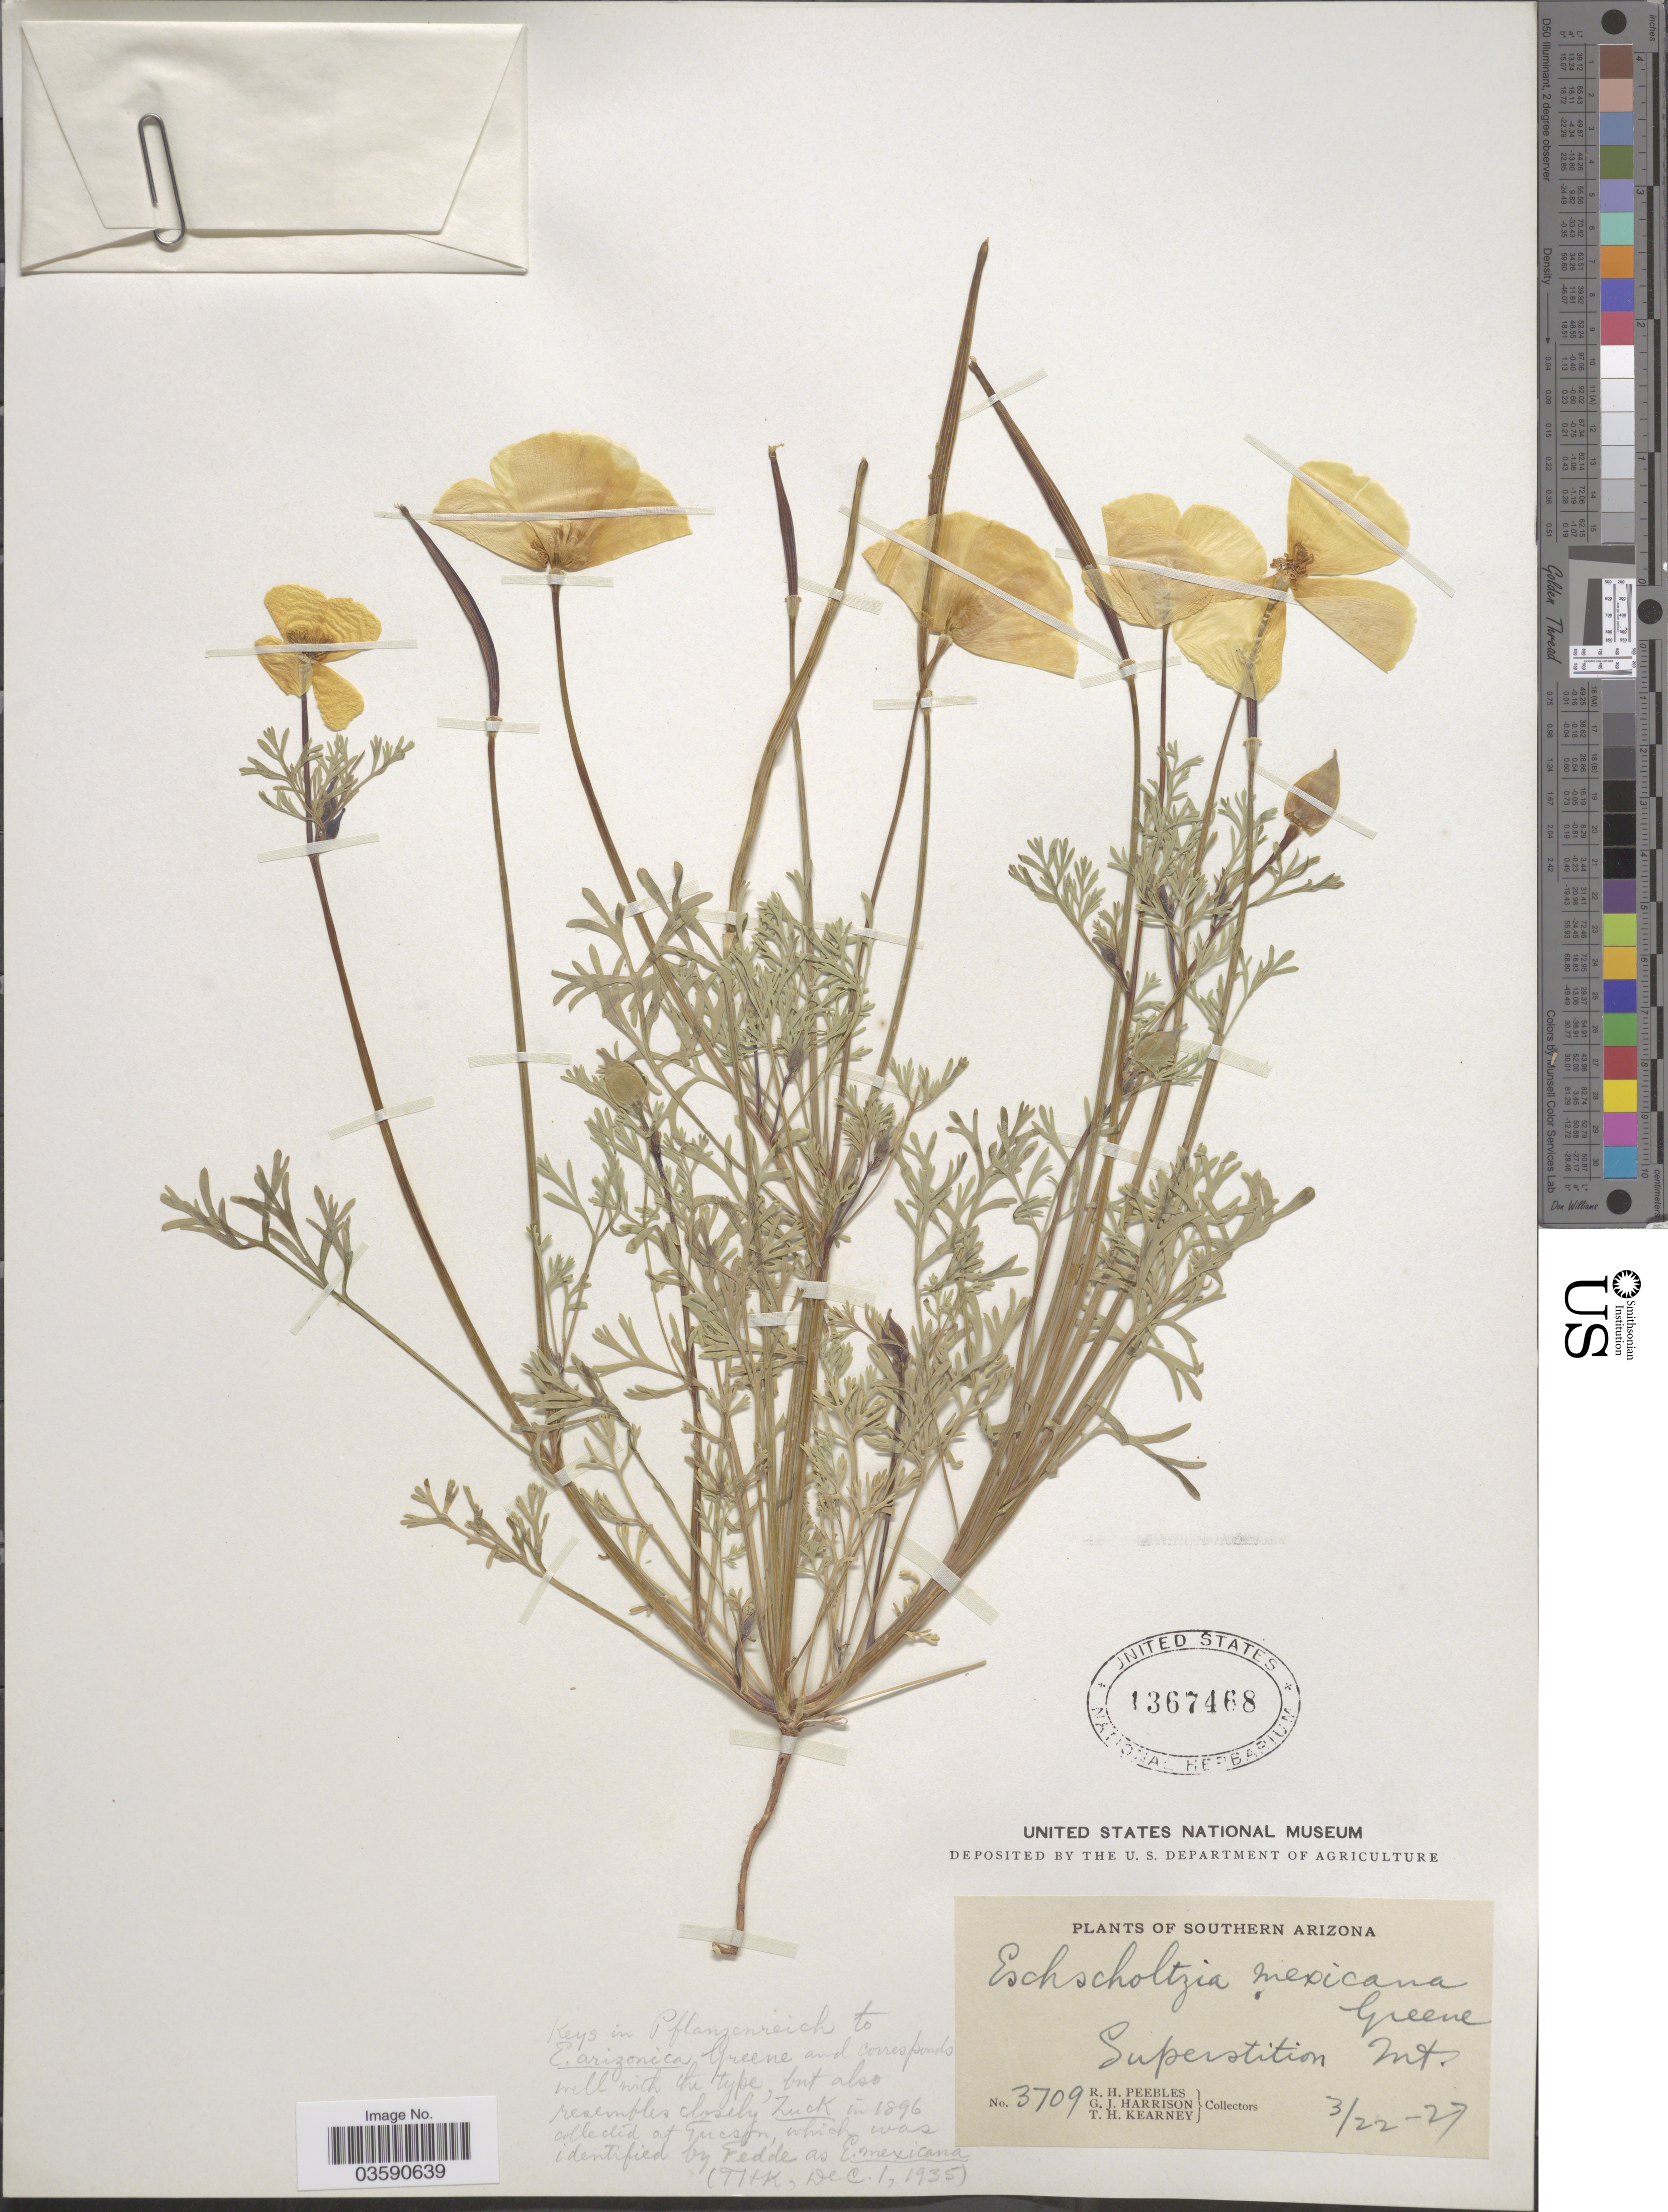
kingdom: Plantae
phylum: Tracheophyta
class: Magnoliopsida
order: Ranunculales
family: Papaveraceae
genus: Eschscholzia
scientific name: Eschscholzia mexicana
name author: Greene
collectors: R. H. Peebles, G. J. Harrison & T. H. Kearney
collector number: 3709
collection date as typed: Transcribed d/m/y: 22/3/27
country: United States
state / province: Arizona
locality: Southern Arizona. Superstition Mt.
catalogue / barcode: US 1367468